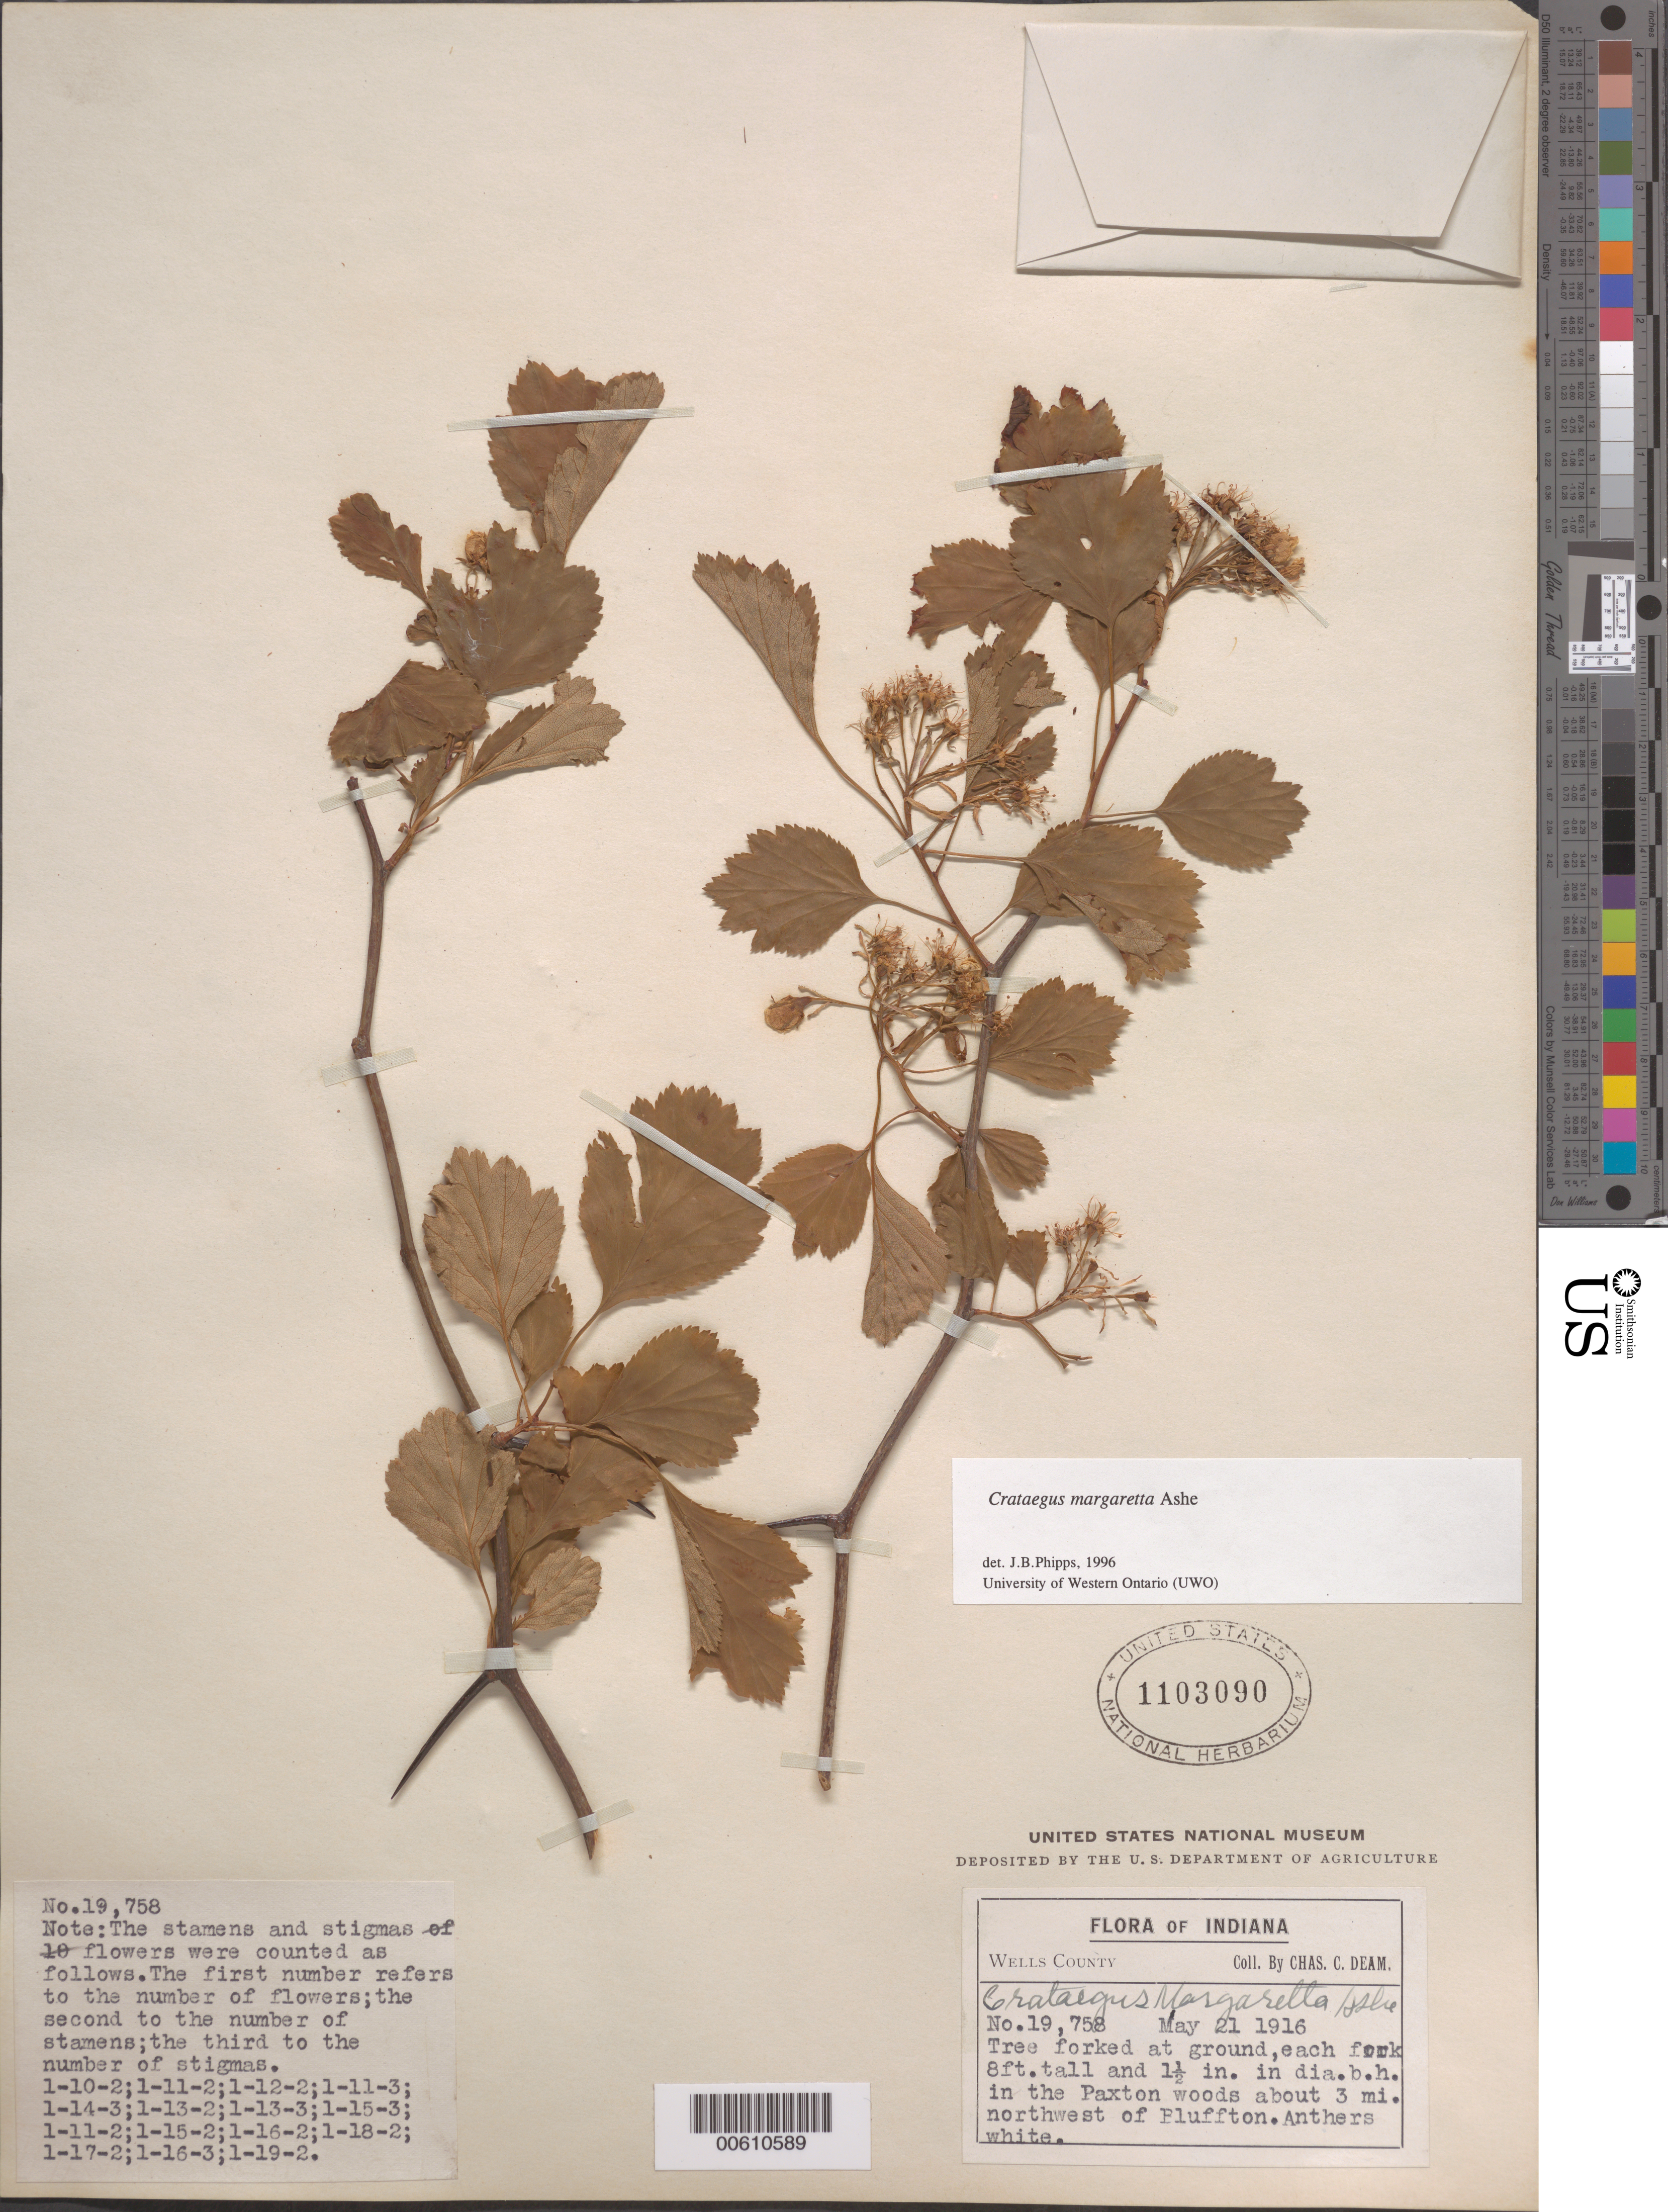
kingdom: Plantae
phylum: Tracheophyta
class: Magnoliopsida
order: Rosales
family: Rosaceae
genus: Crataegus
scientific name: Crataegus margarettae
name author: Ashe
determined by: Phipps, James B., (UWO), University of Western Ontario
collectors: C. C. Deam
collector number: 19758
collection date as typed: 21 May 1916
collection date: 1916-05-21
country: United States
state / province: Indiana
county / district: Wells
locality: Paxton woods about 3 mi. NW of Bluffton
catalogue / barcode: US 1103090